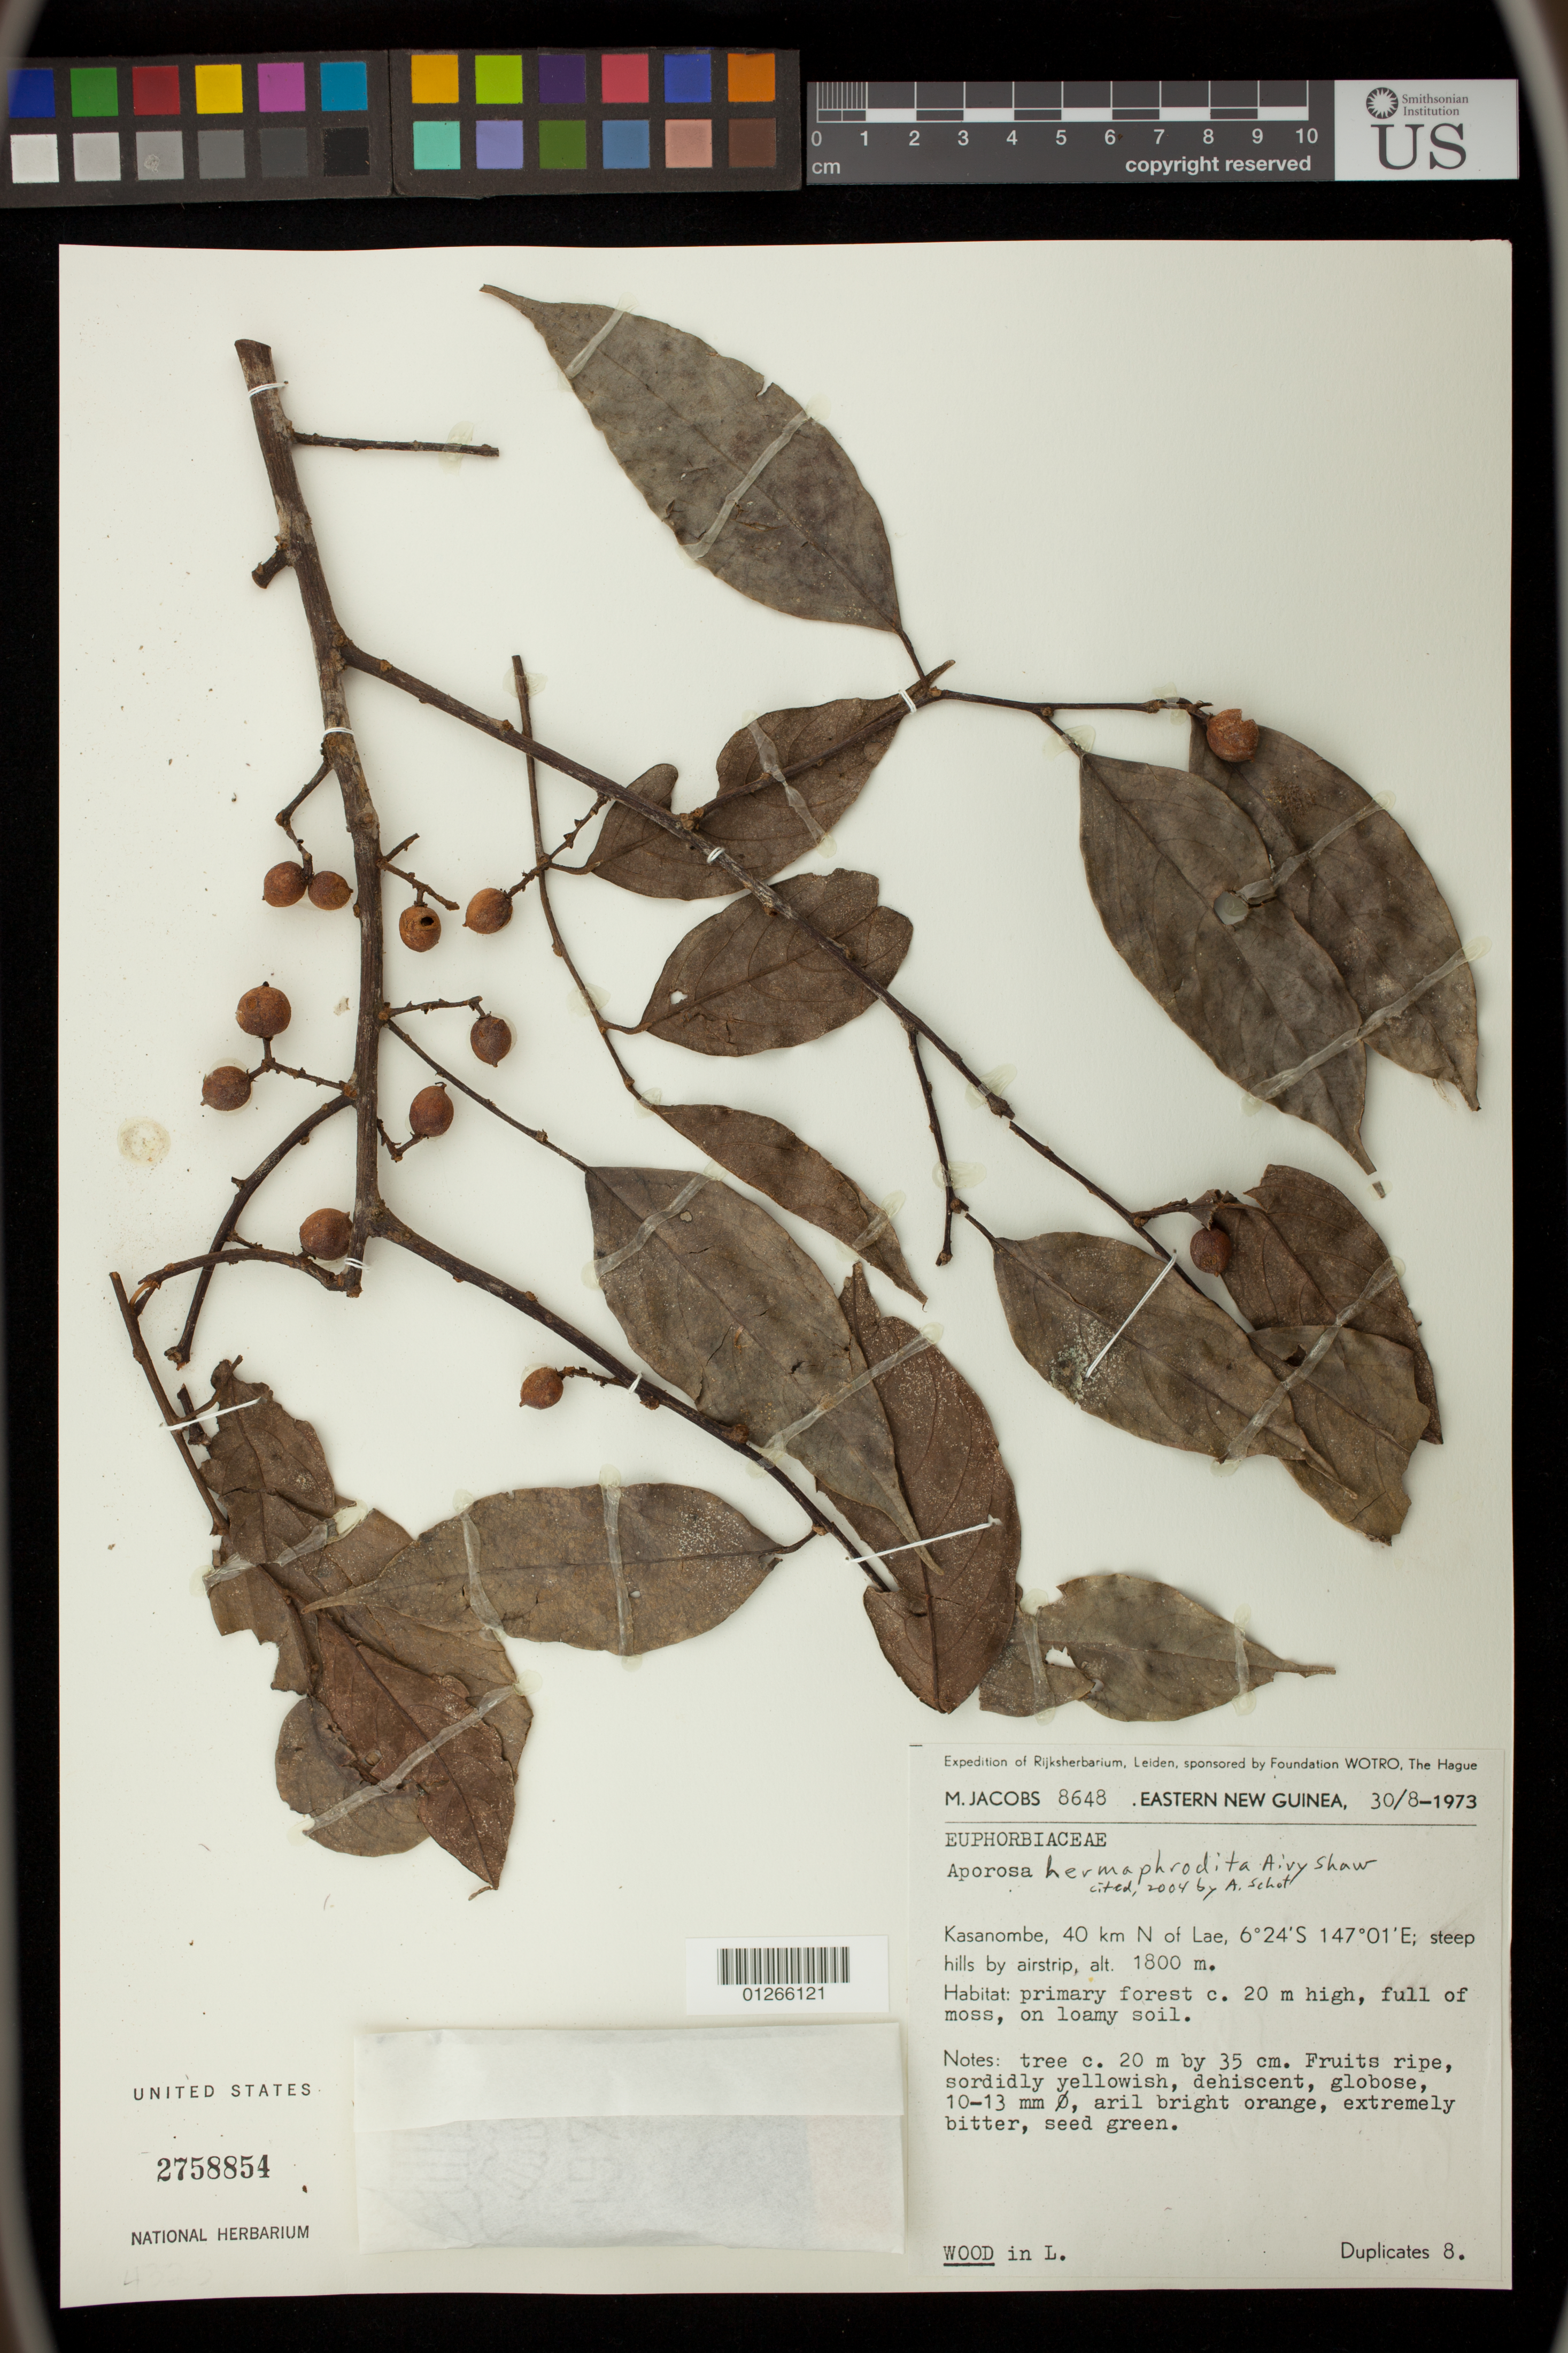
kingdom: Plantae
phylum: Tracheophyta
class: Magnoliopsida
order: Malpighiales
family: Phyllanthaceae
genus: Aporosa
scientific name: Aporosa hermaphrodita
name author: Airy Shaw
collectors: M. Jacobs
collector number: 8648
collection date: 1973-08-30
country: Papua New Guinea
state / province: Morobe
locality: Kasanombe, 40 km N of Lae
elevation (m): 1800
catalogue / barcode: US 2758854